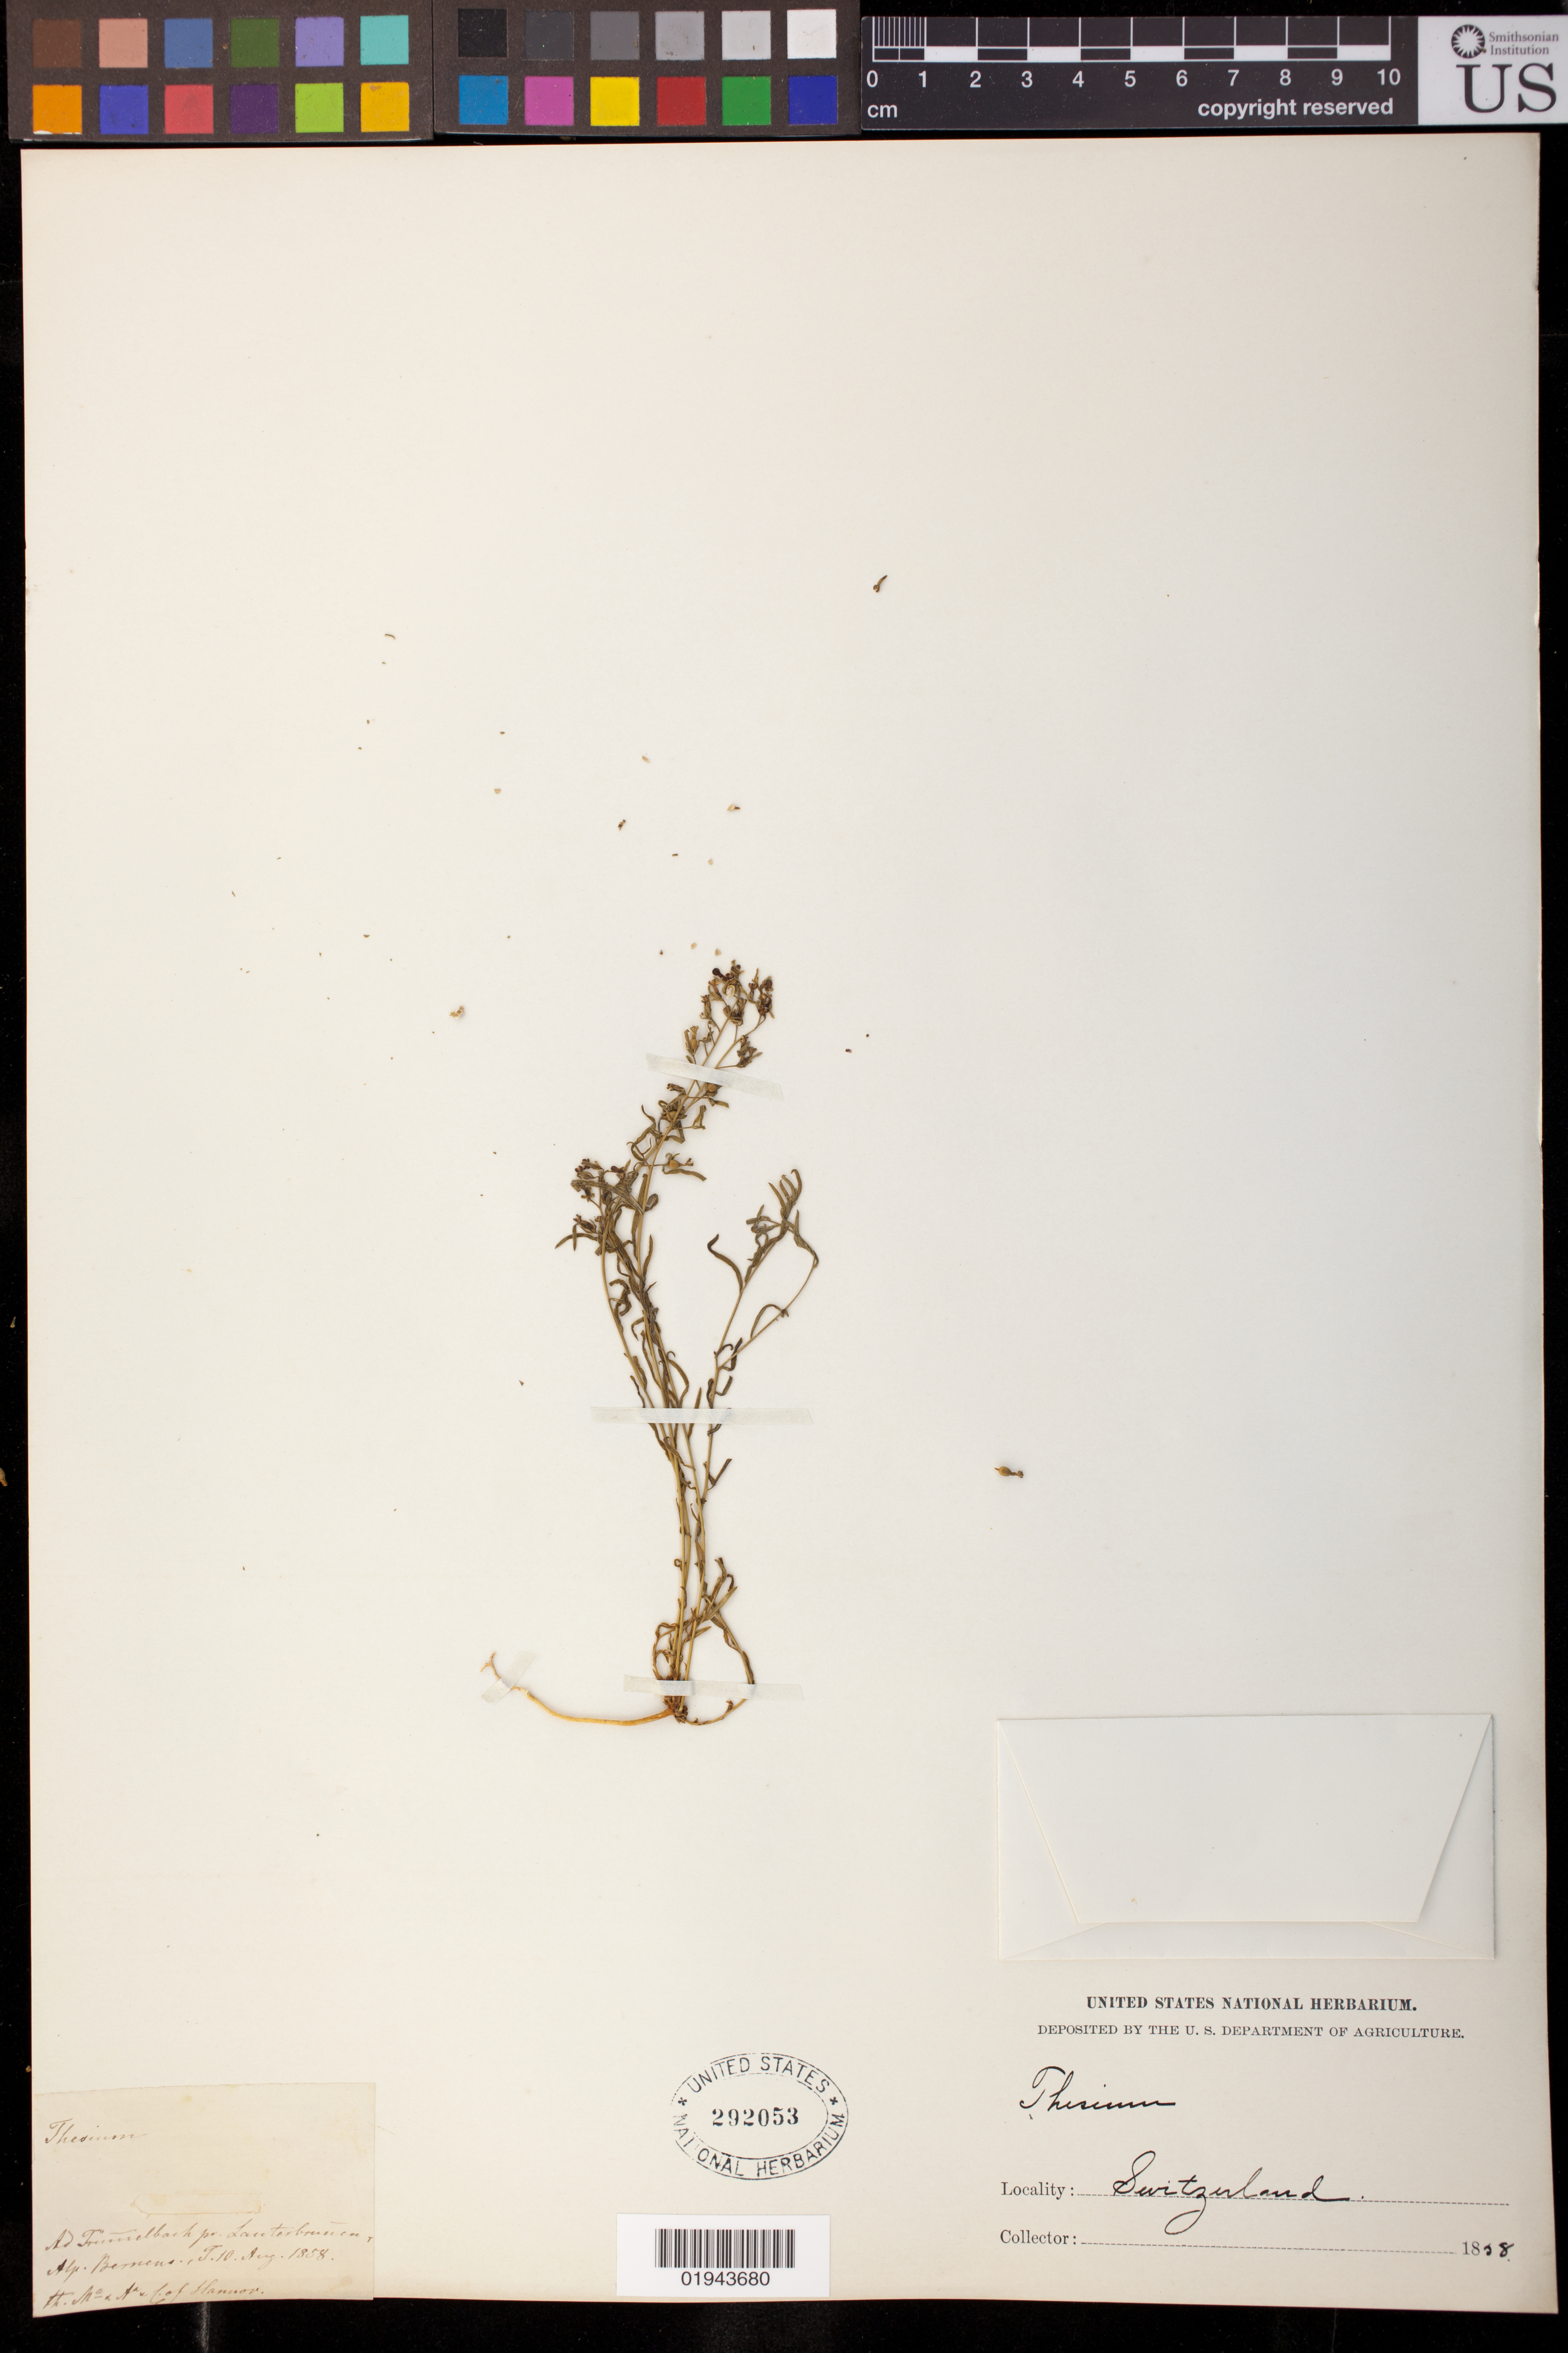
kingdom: Plantae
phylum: Tracheophyta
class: Magnoliopsida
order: Santalales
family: Thesiaceae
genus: Thesium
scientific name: Thesium sp.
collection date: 1858-08-10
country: Switzerland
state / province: Bern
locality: Ad Tunnelbach pr. Lauterbrunen & Alp. Berneus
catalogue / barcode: US 292053